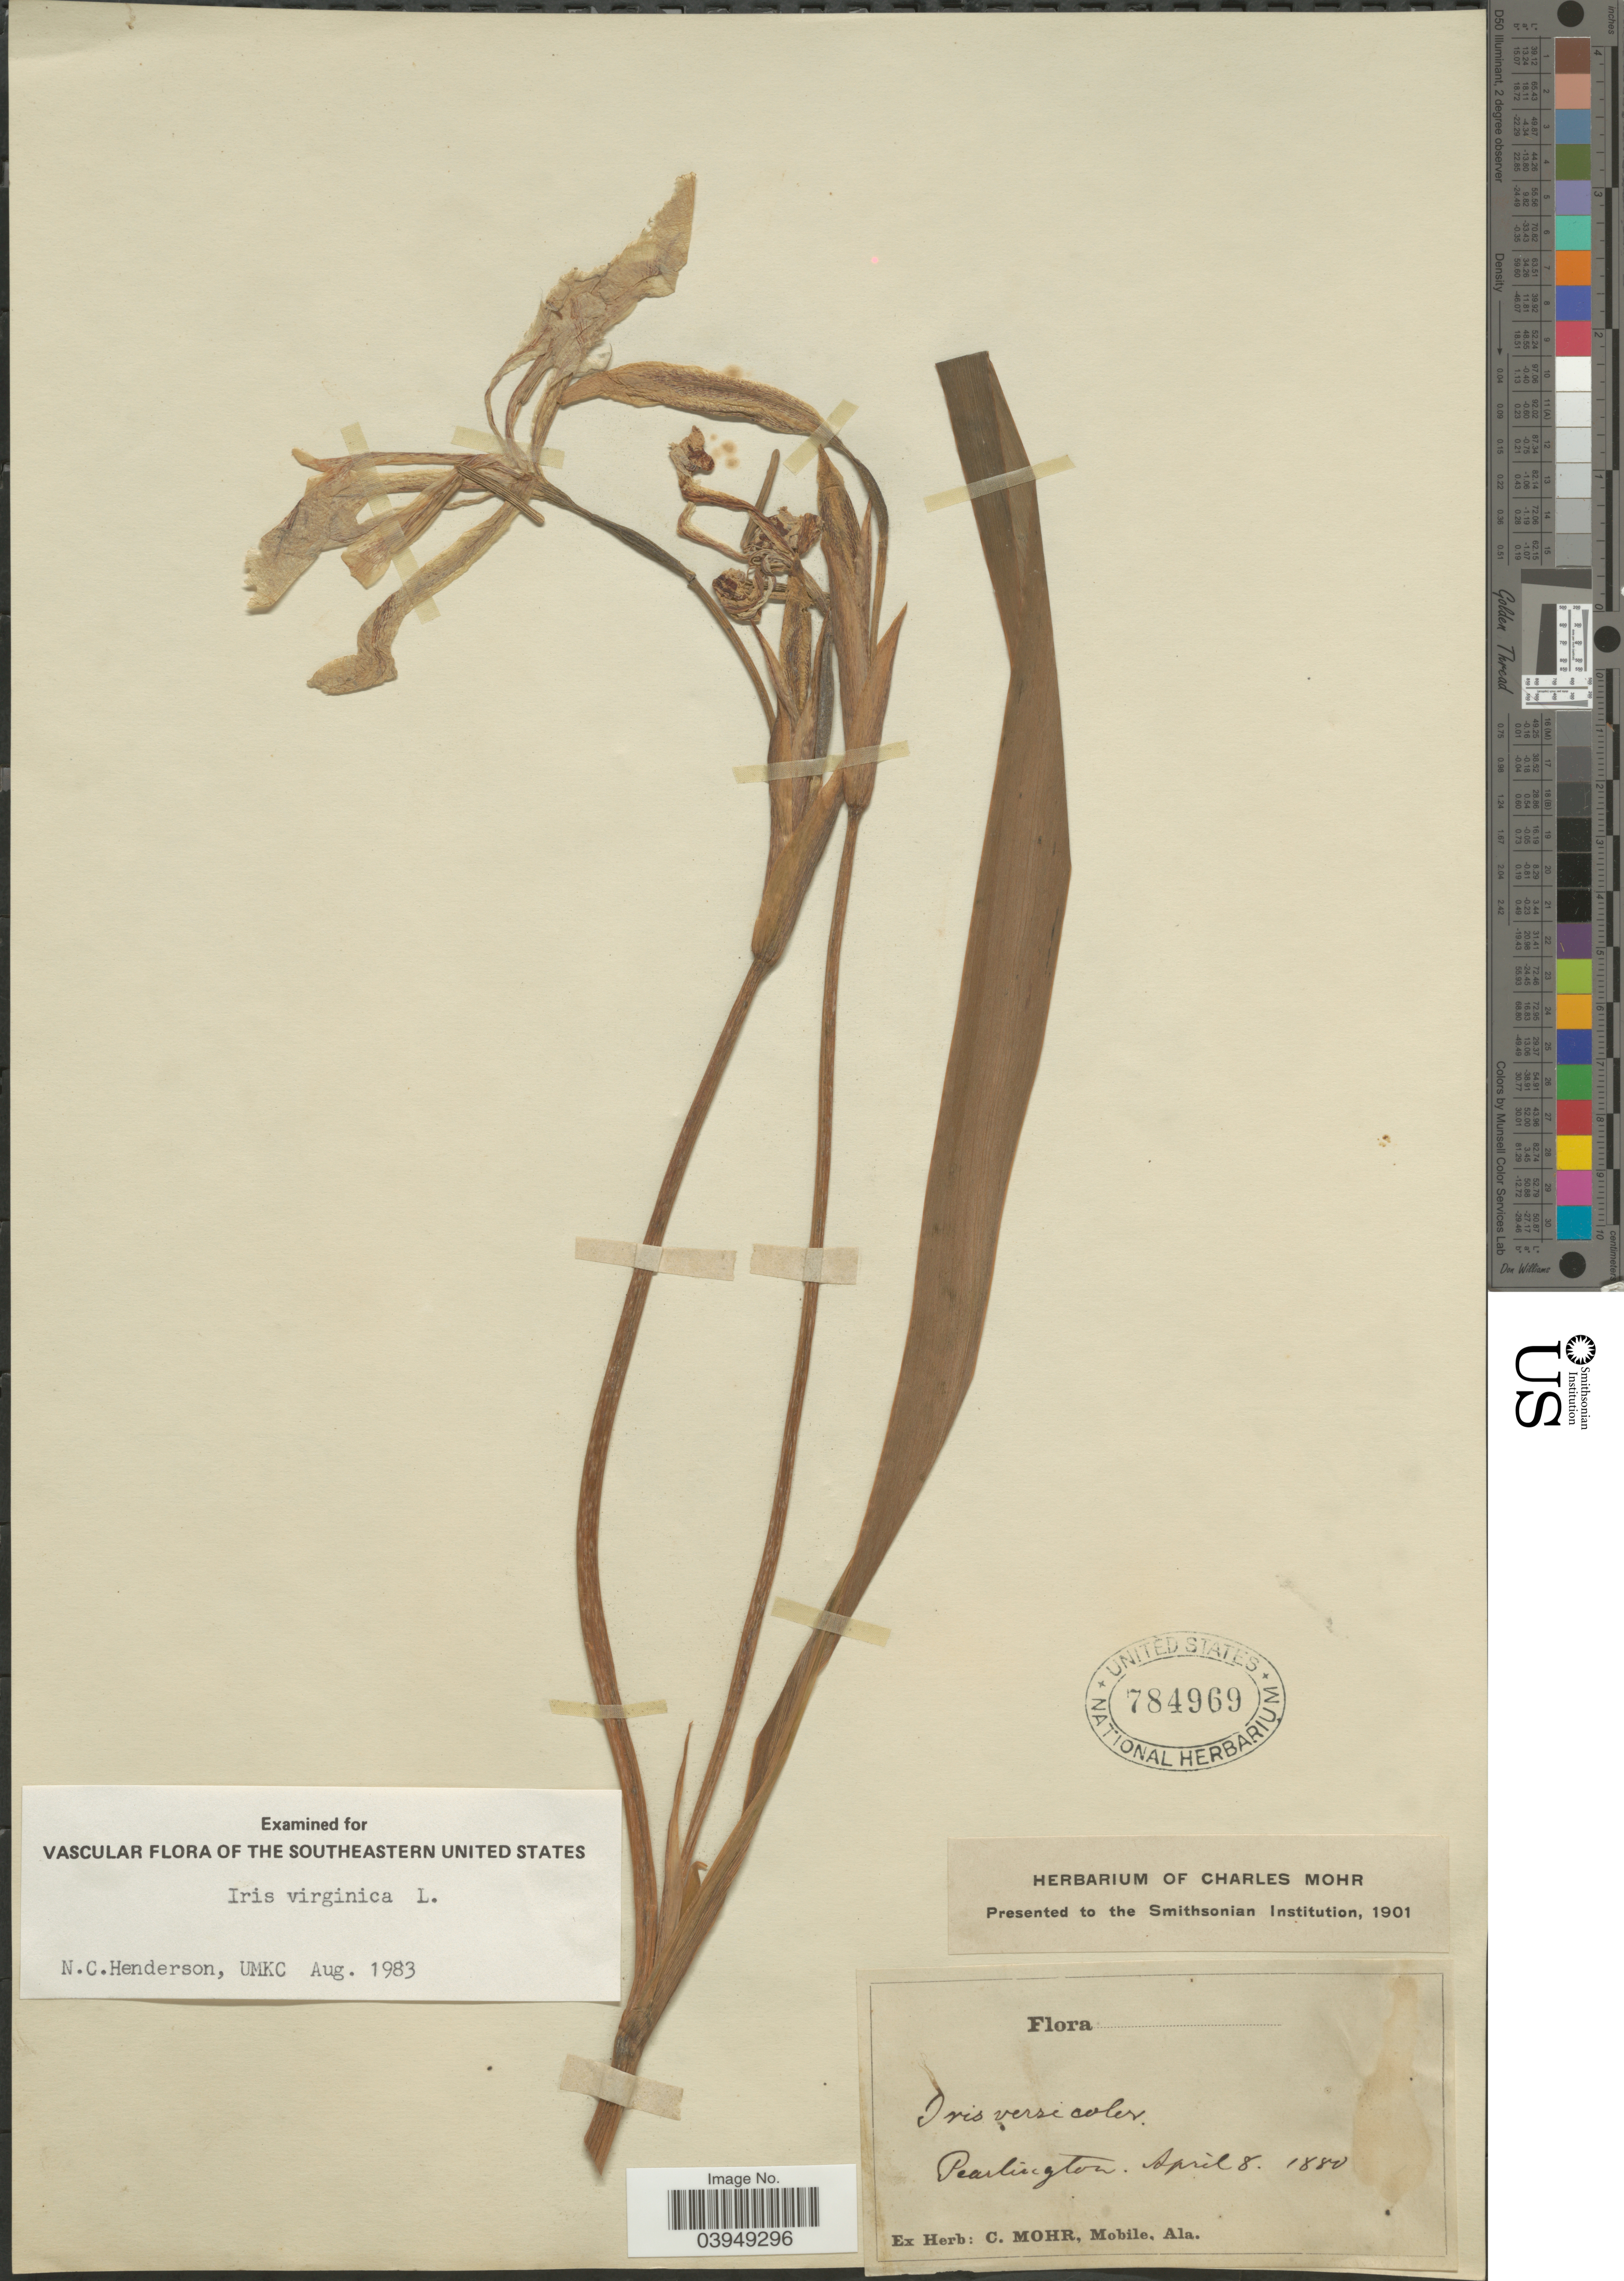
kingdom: Plantae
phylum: Tracheophyta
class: Liliopsida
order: Asparagales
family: Iridaceae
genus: Iris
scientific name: Iris virginica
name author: L.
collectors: ex herb. Charles Mohr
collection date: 1880-04-08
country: United States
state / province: Alabama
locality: Pearlington.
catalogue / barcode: US 784969